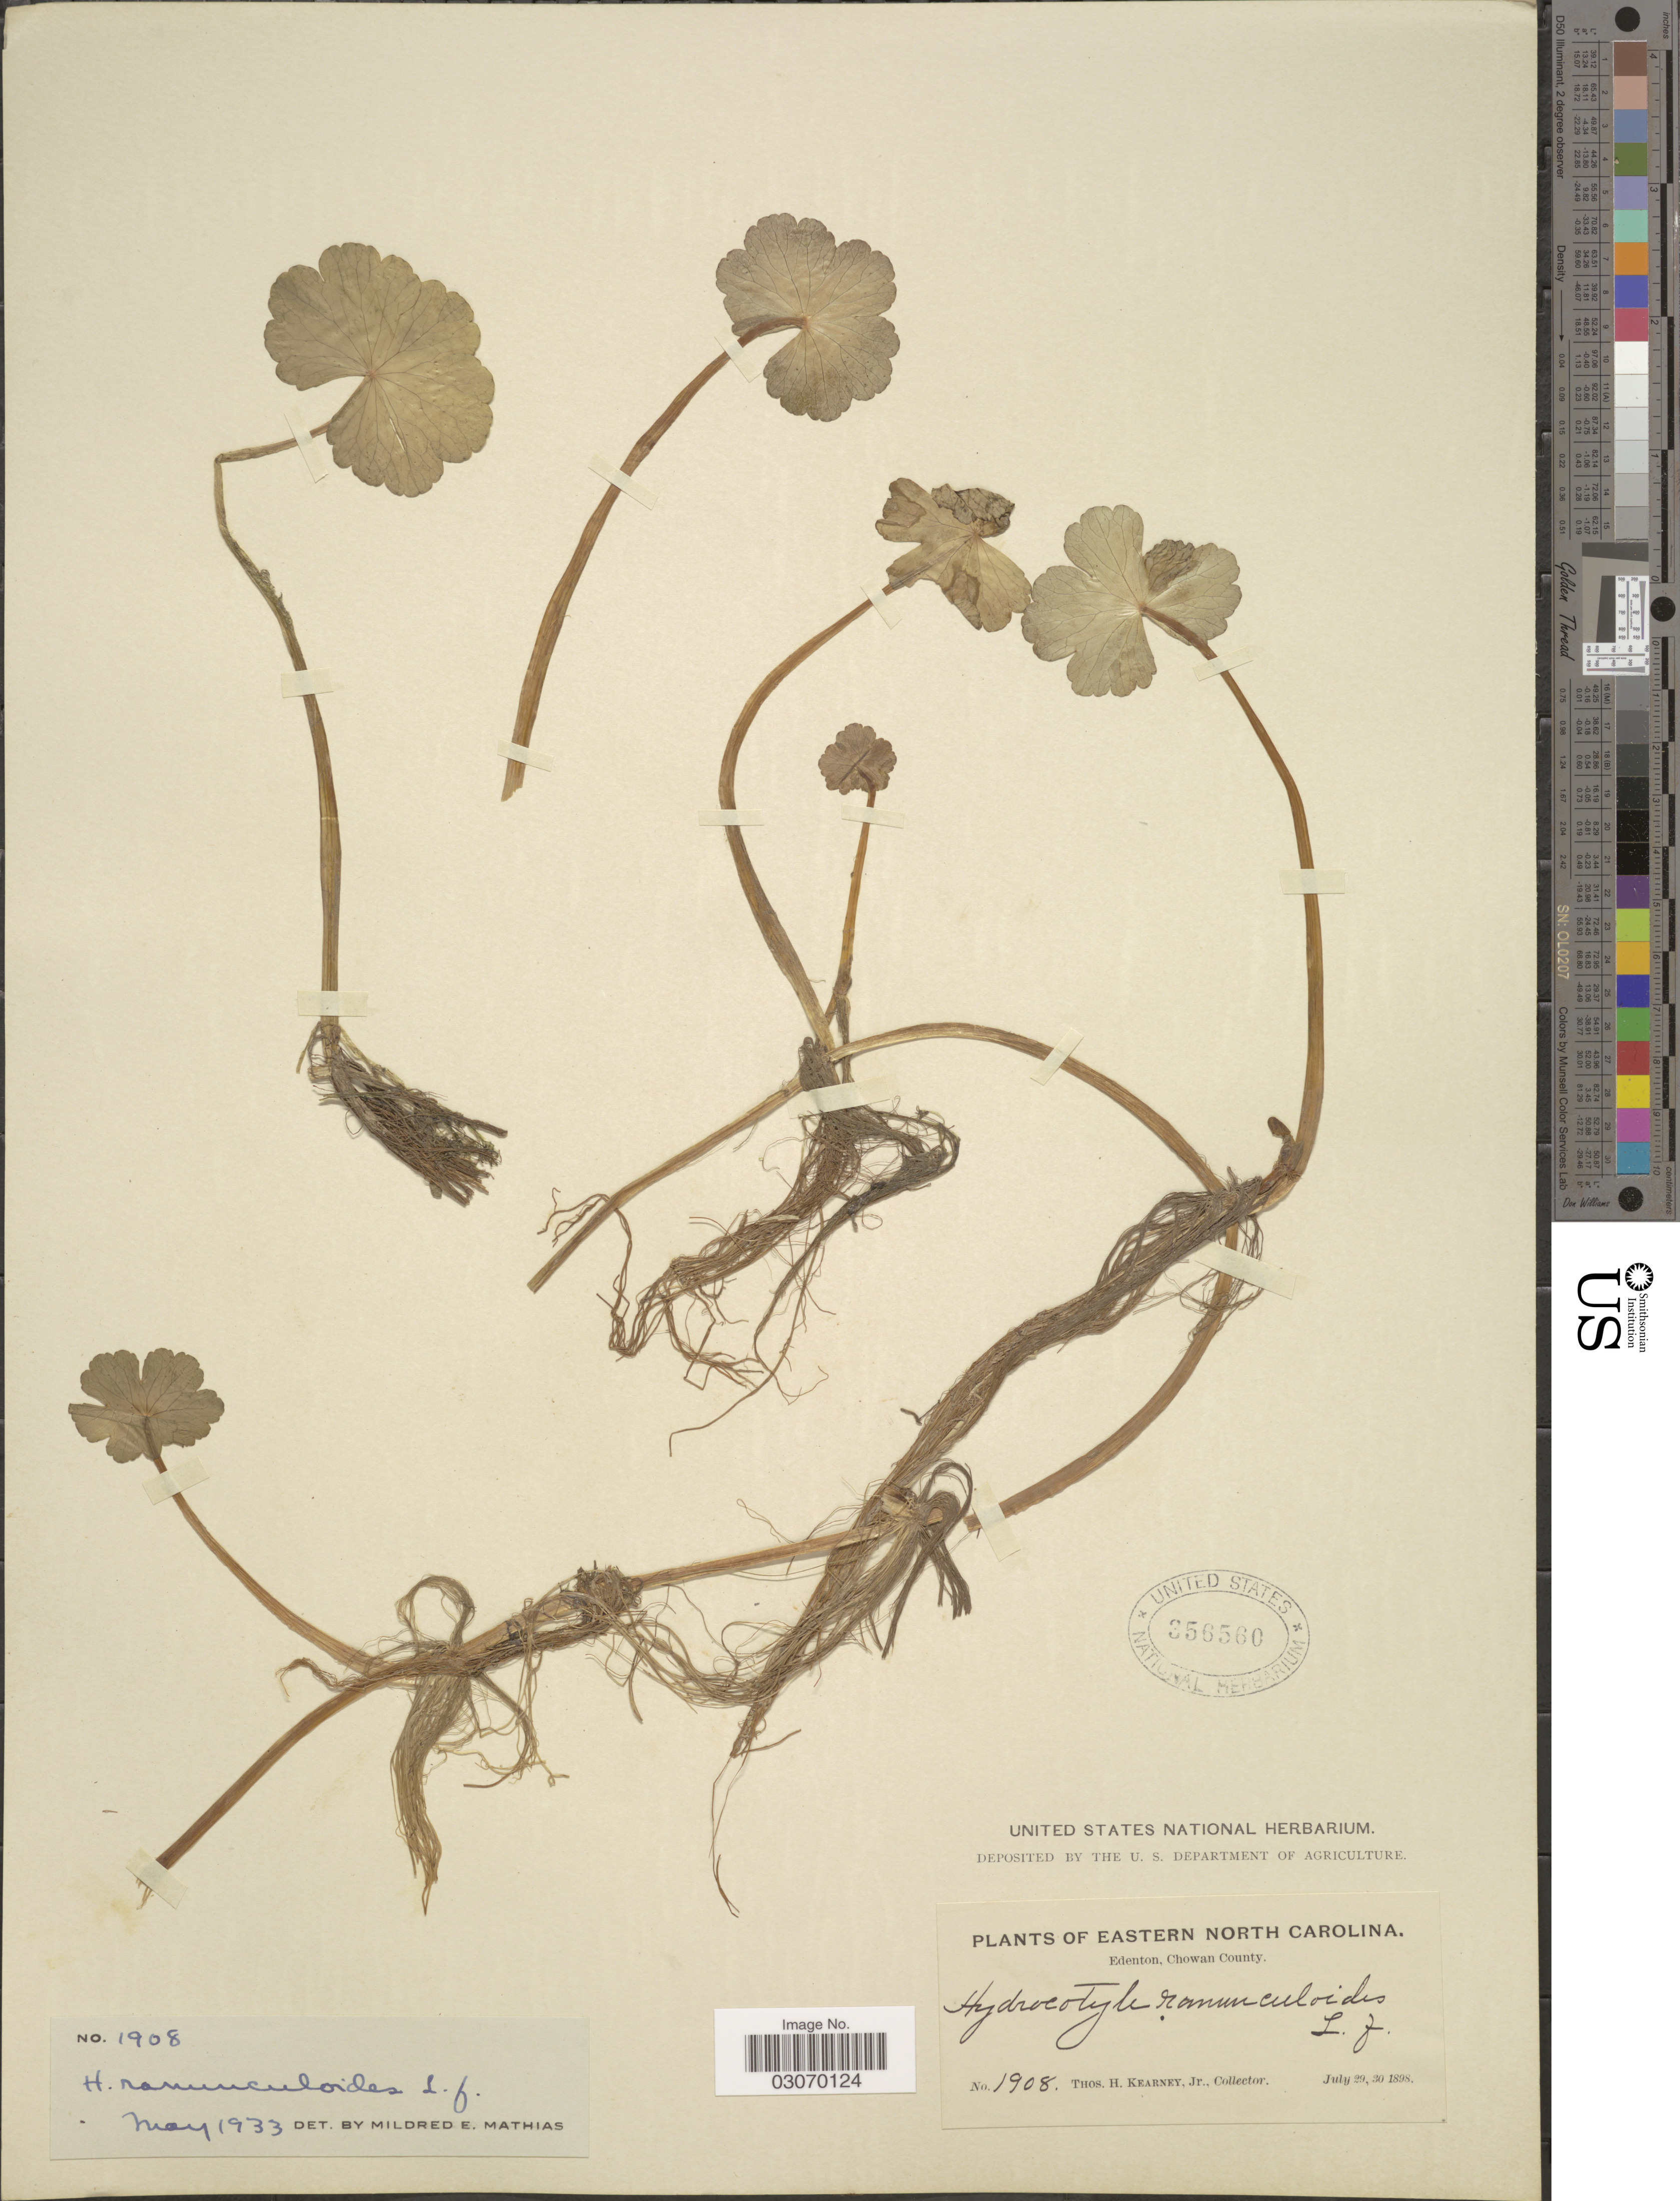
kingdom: Plantae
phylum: Tracheophyta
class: Magnoliopsida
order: Apiales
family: Araliaceae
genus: Hydrocotyle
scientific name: Hydrocotyle ranunculoides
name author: L. f.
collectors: T. H. Kearney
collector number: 1908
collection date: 1898-07-29/1898-07-30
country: United States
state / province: North Carolina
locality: Eastern North Carolina. Edenton, Chowan County.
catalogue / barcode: US 356560